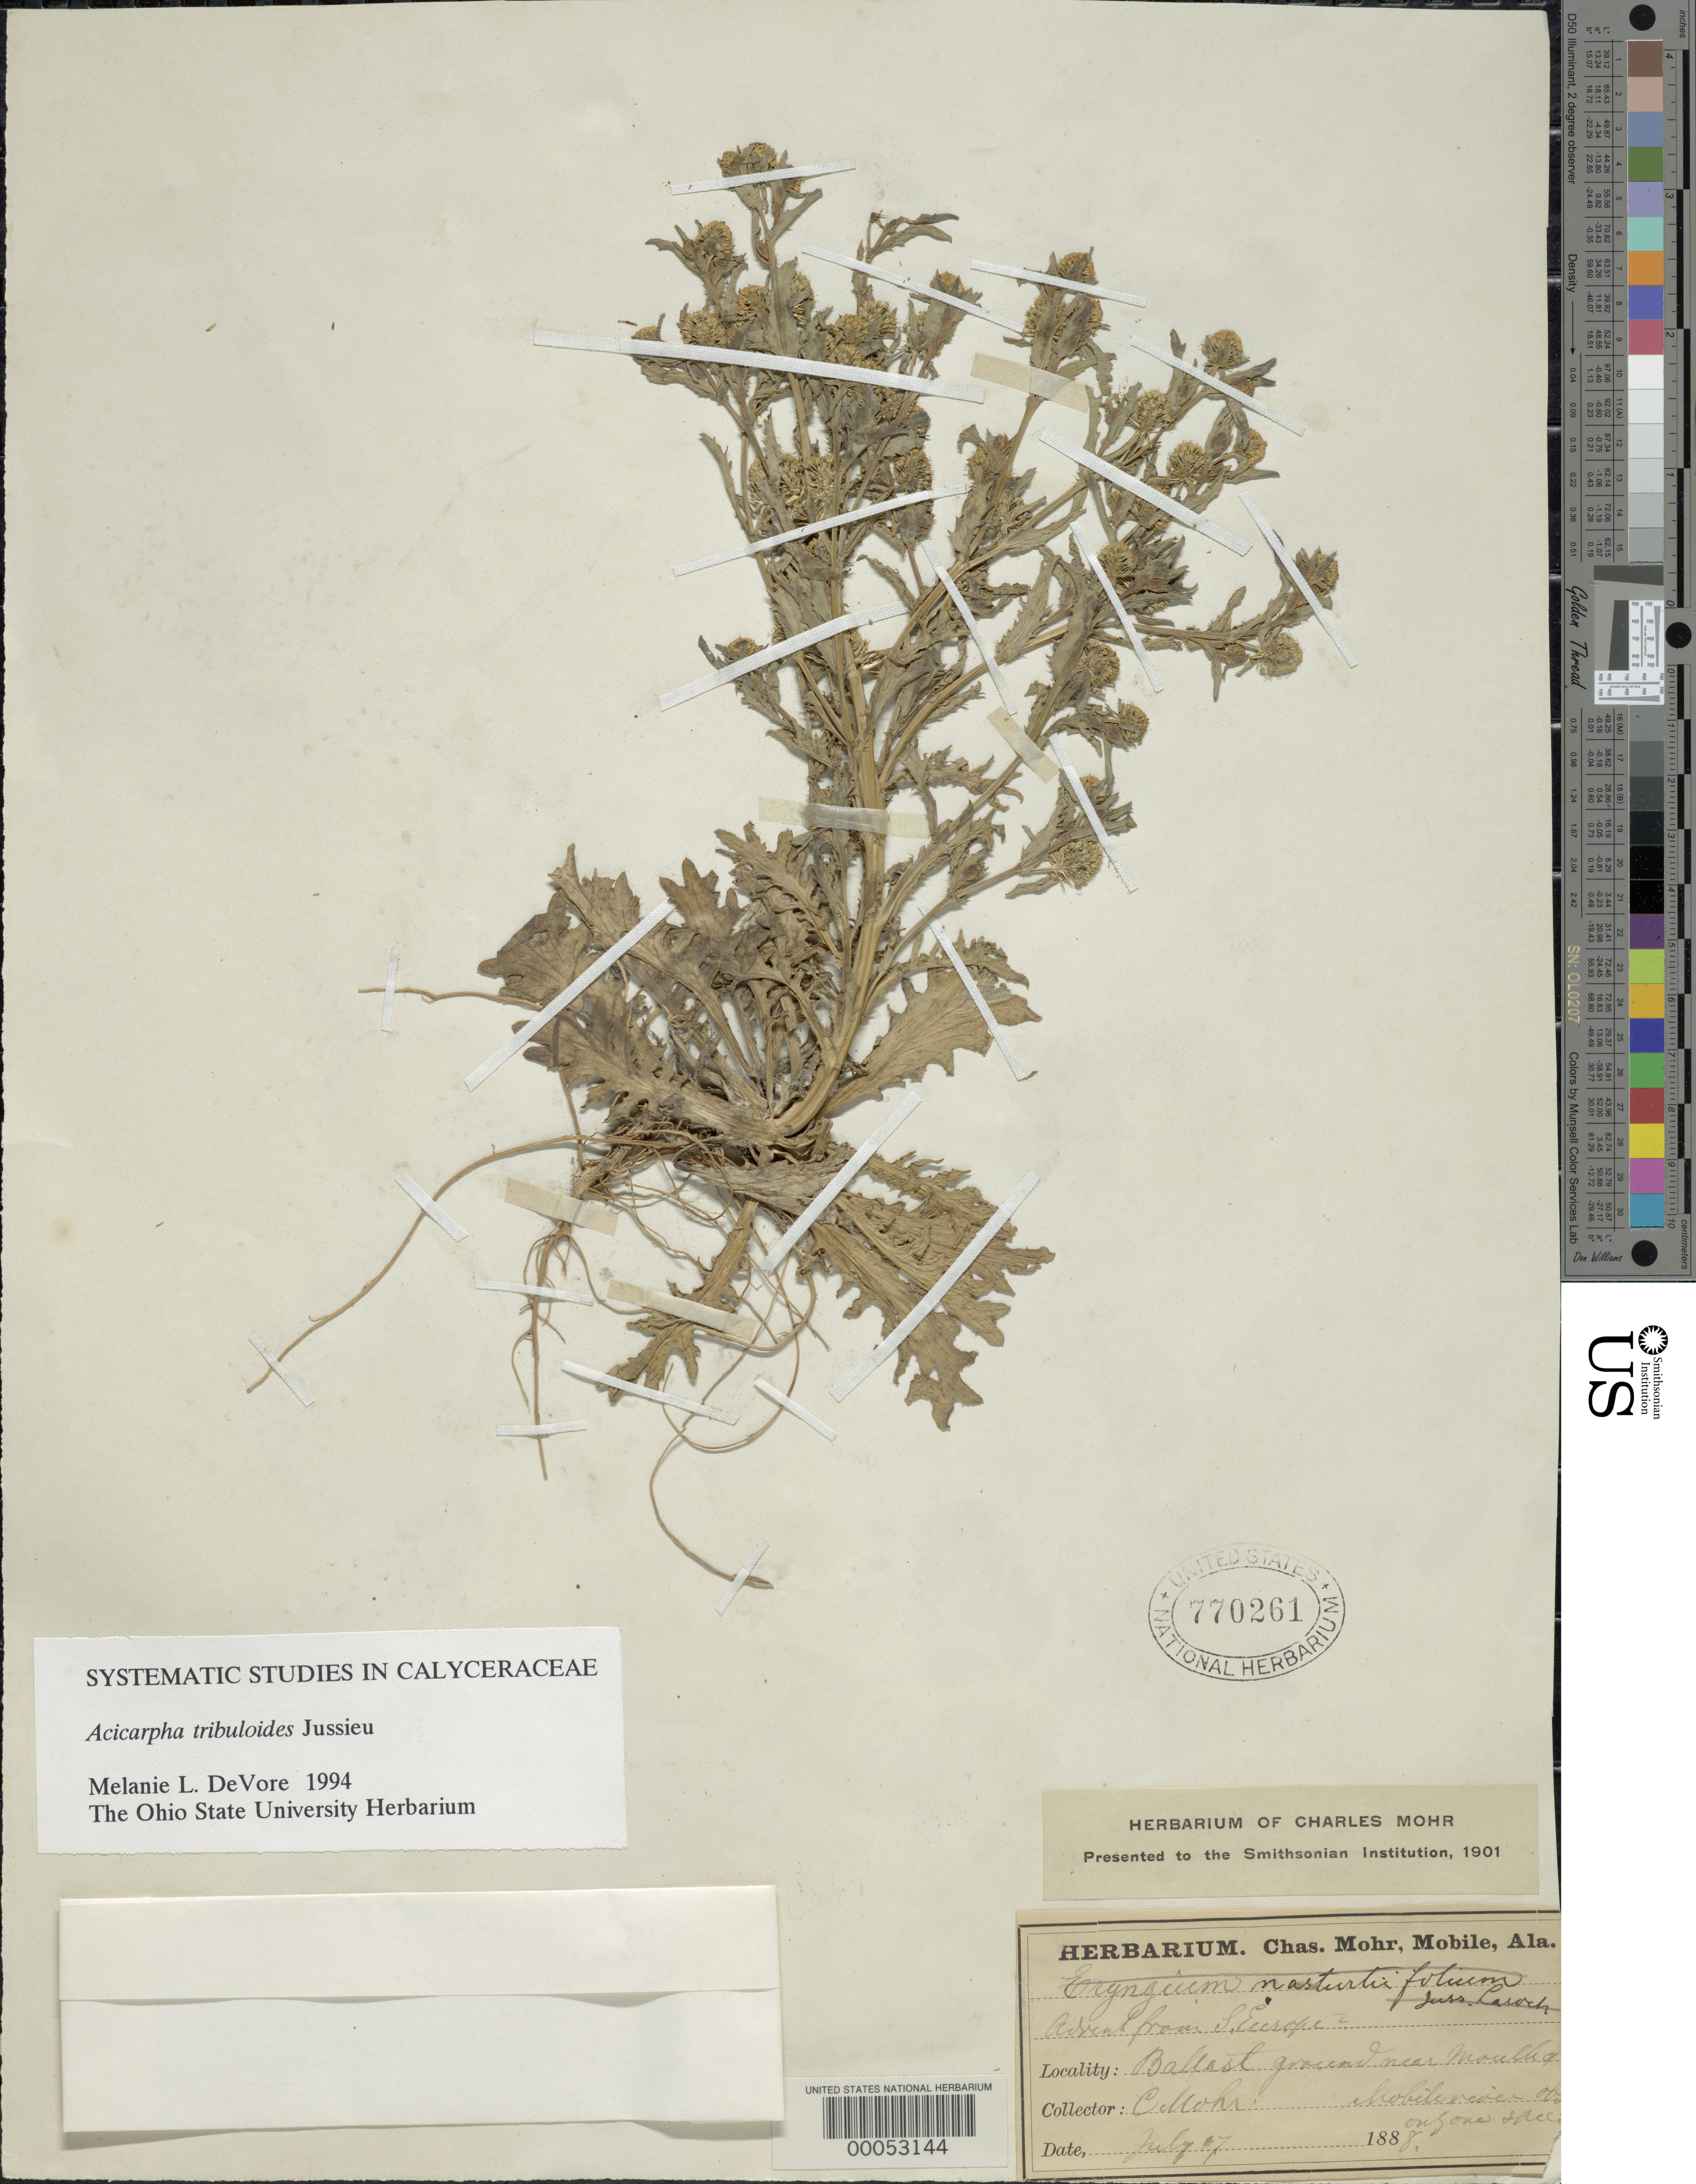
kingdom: Plantae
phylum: Tracheophyta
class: Magnoliopsida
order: Asterales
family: Calyceraceae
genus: Acicarpha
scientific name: Acicarpha tribuloides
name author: Juss.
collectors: C. T. Mohr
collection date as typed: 07 Jul 1888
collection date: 1888-07-07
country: United States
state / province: Washington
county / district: Spokane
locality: Spokane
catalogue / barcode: US 770261